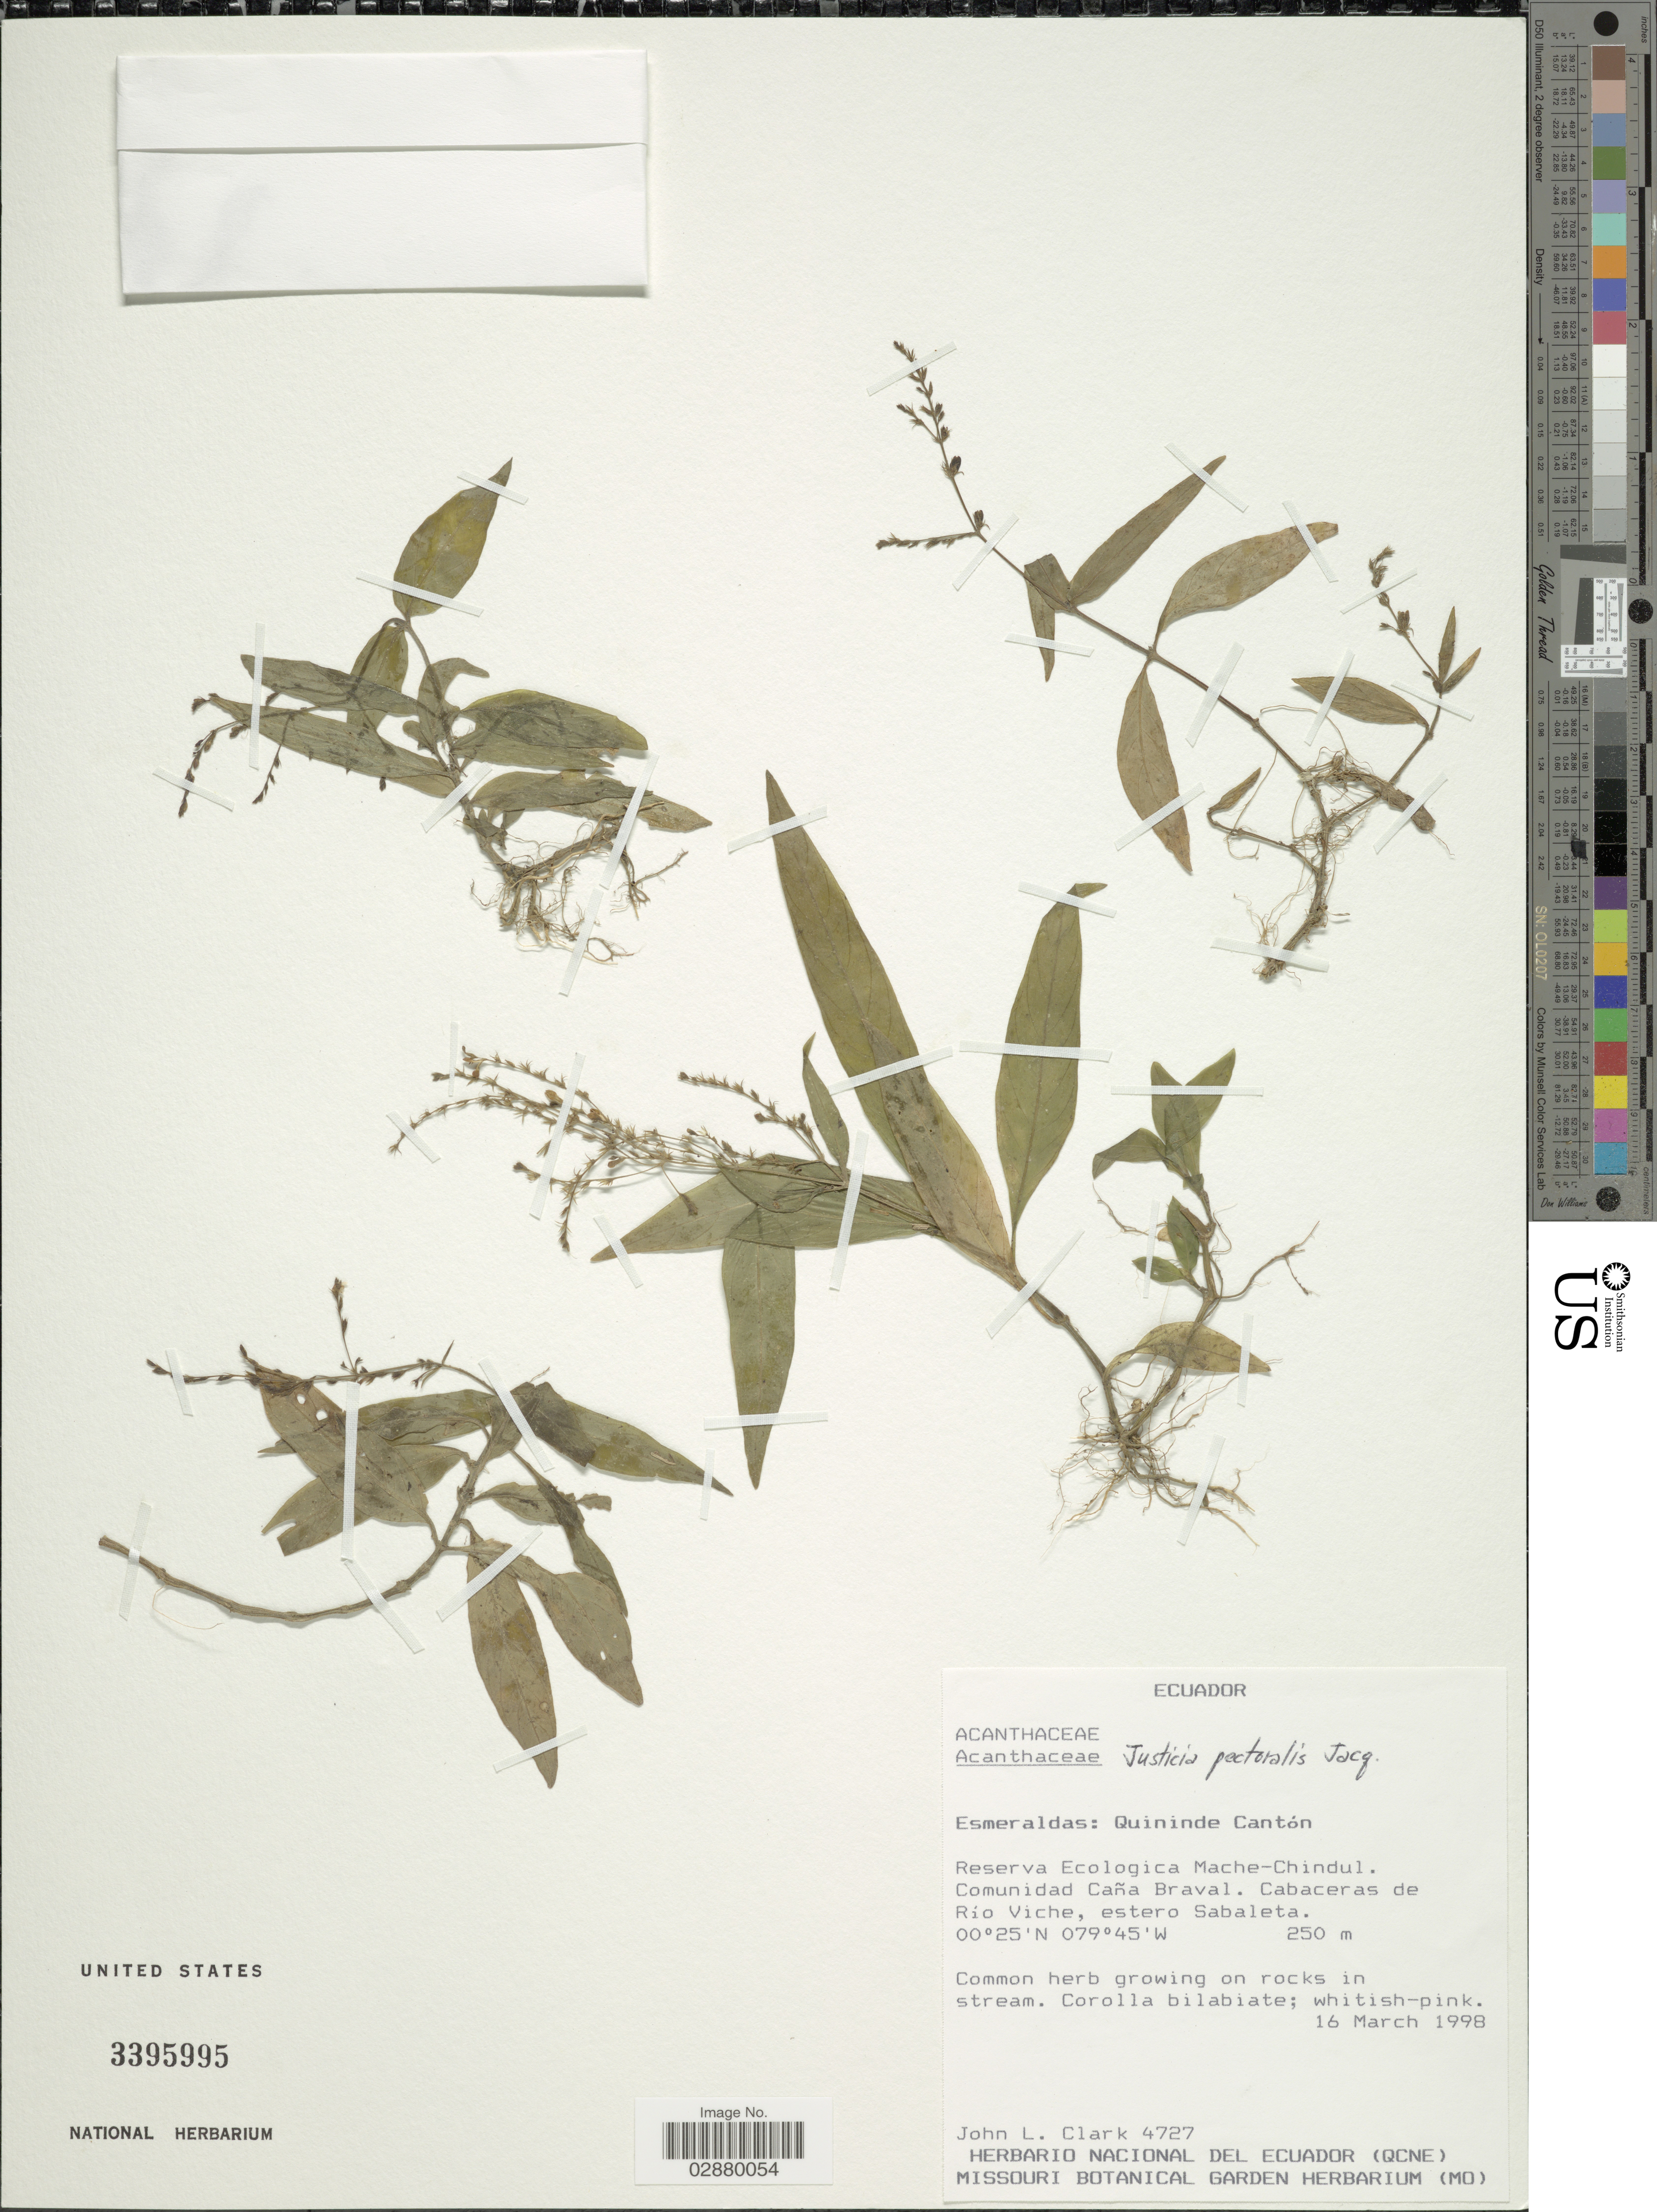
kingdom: Plantae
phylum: Tracheophyta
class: Magnoliopsida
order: Lamiales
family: Acanthaceae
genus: Justicia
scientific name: Justicia pectoralis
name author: Jacq.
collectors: J. L. Clark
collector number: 4727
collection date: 1998-03-16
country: Ecuador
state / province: Esmeraldas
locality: Quininde Cantón. Reserva Ecologica Mache-Chindul. Comunidad Caña Braval. Cabeceras de Río Viche, estero Sabaleta.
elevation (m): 250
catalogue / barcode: US 3395995